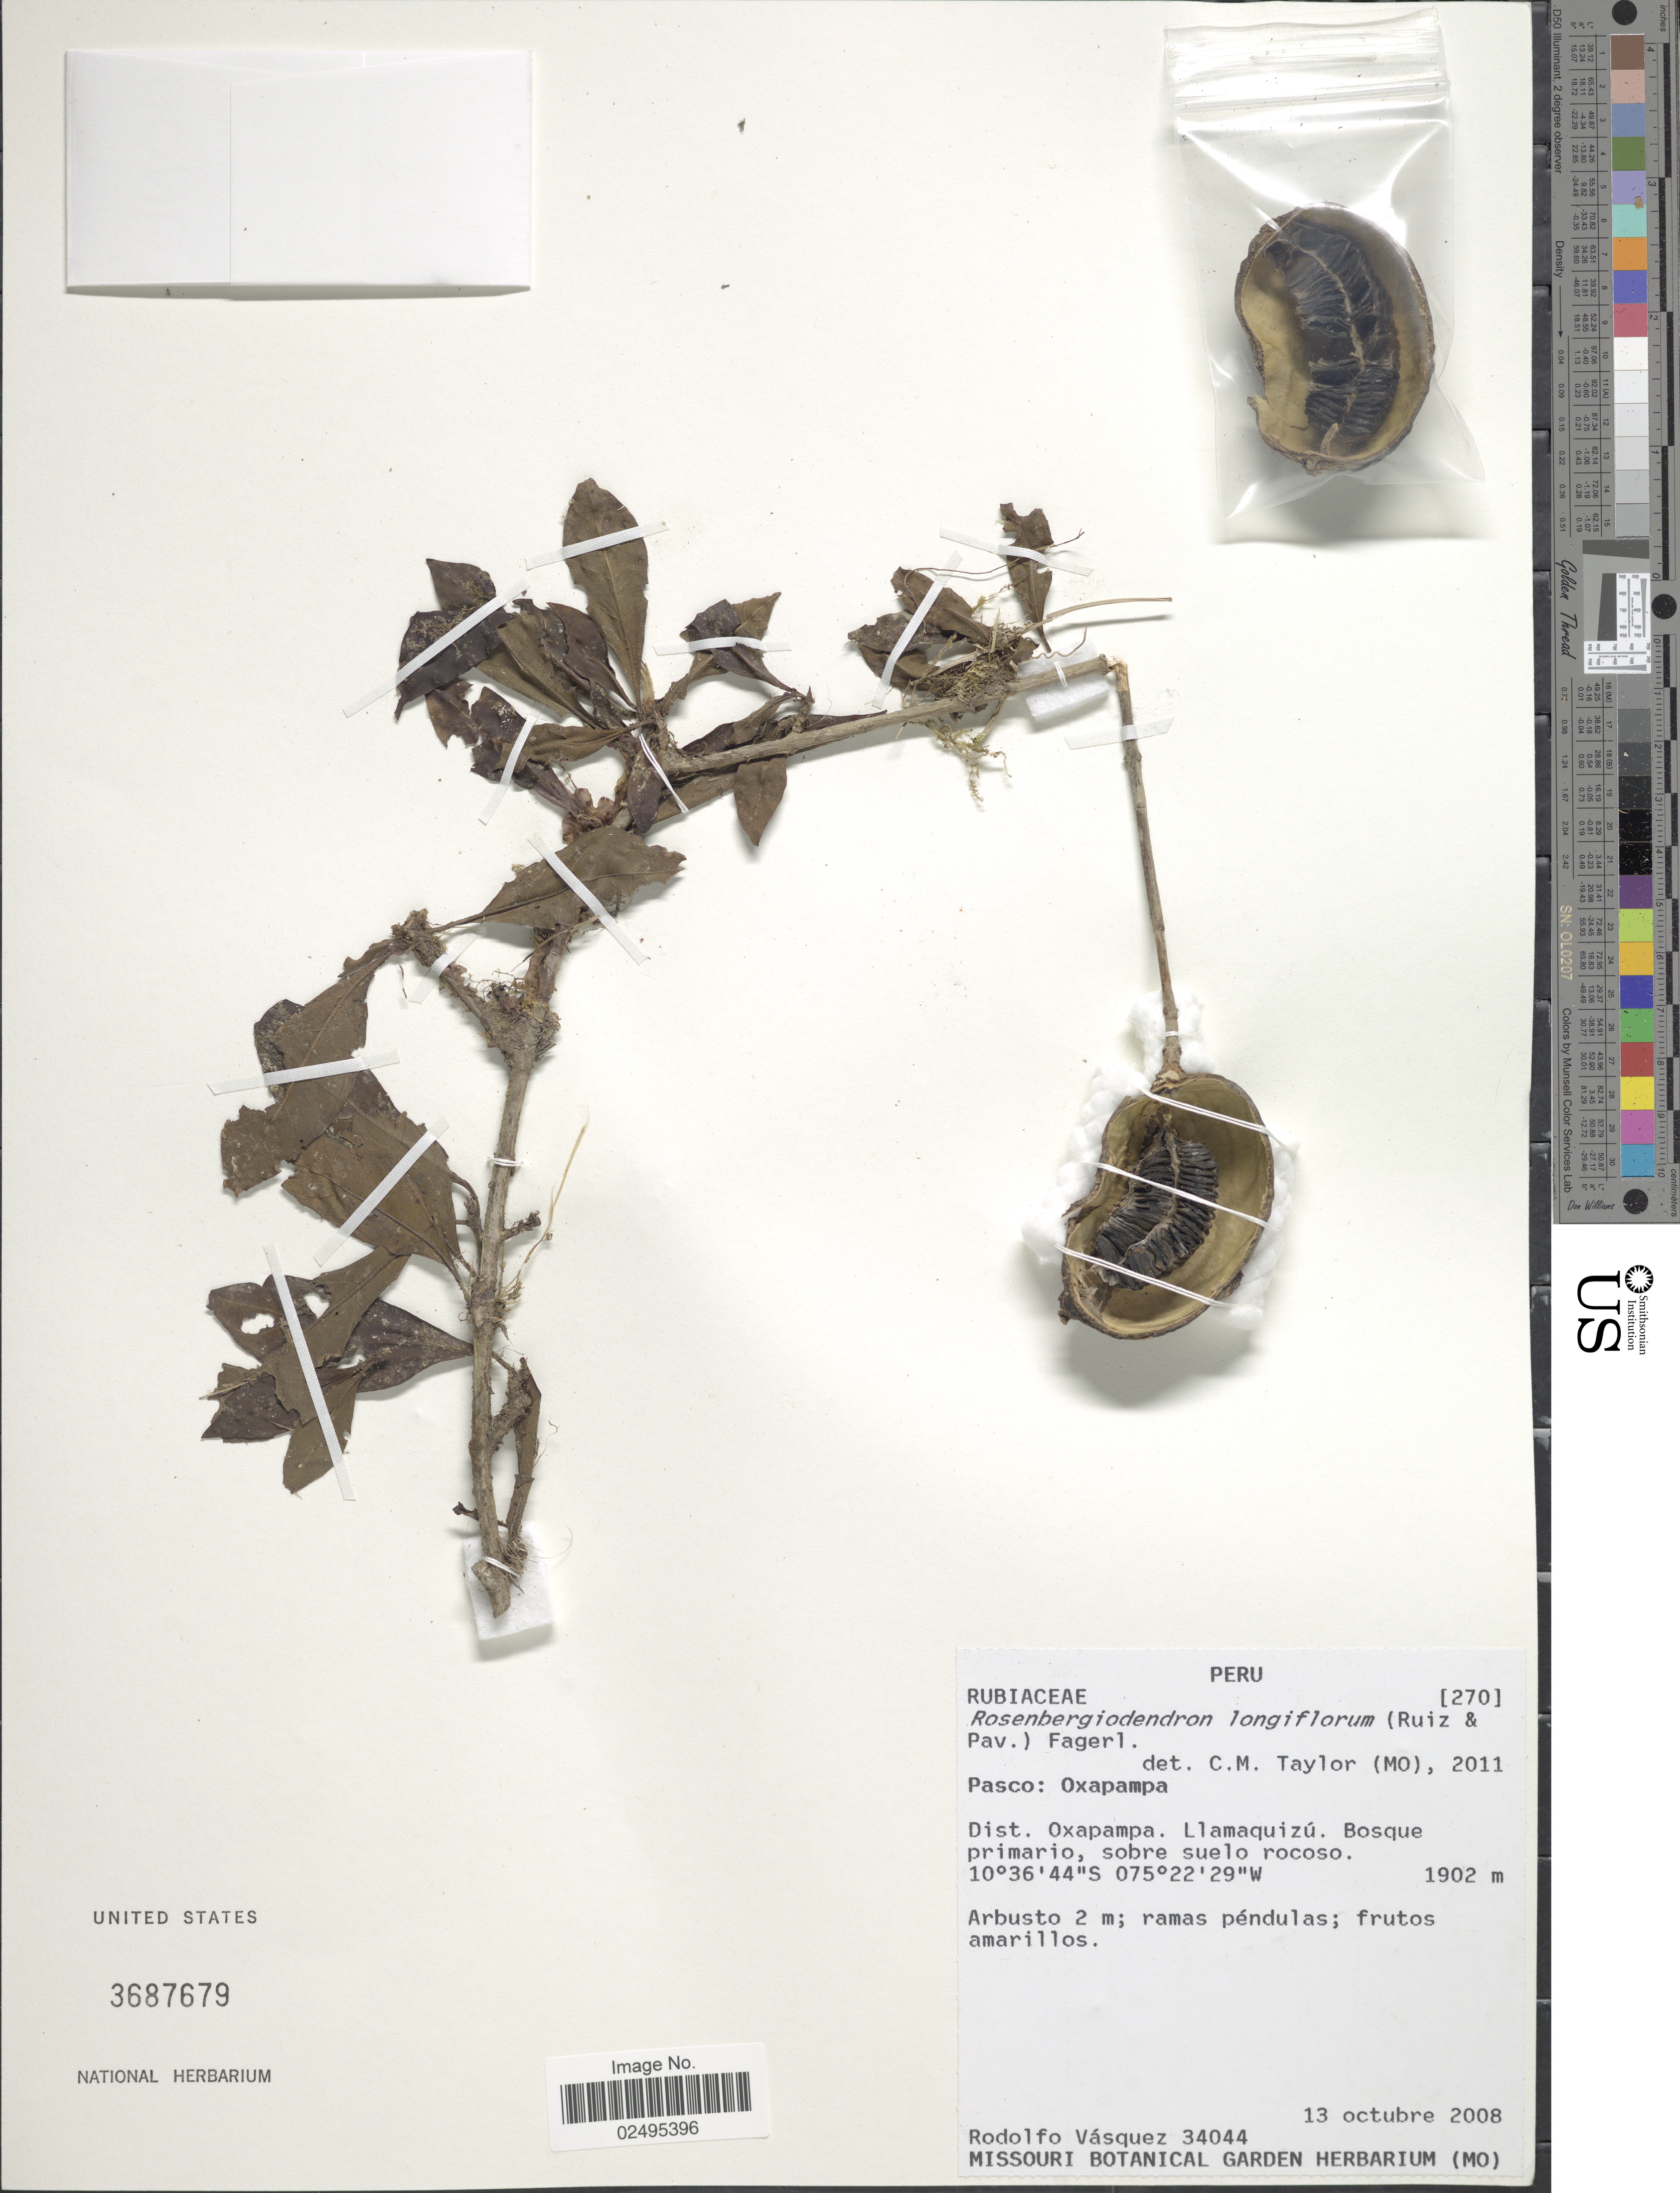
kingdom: Plantae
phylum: Tracheophyta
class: Magnoliopsida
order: Gentianales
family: Rubiaceae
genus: Rosenbergiodendron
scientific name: Rosenbergiodendron longiflorum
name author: (Ruiz & Pav.) Fagerl.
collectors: R. Vásquez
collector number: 34044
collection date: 2008-10-13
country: Peru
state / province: Pasco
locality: Oaxapampa, Dist. Oxapampa, Llamquizu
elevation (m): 1902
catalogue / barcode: US 3687679